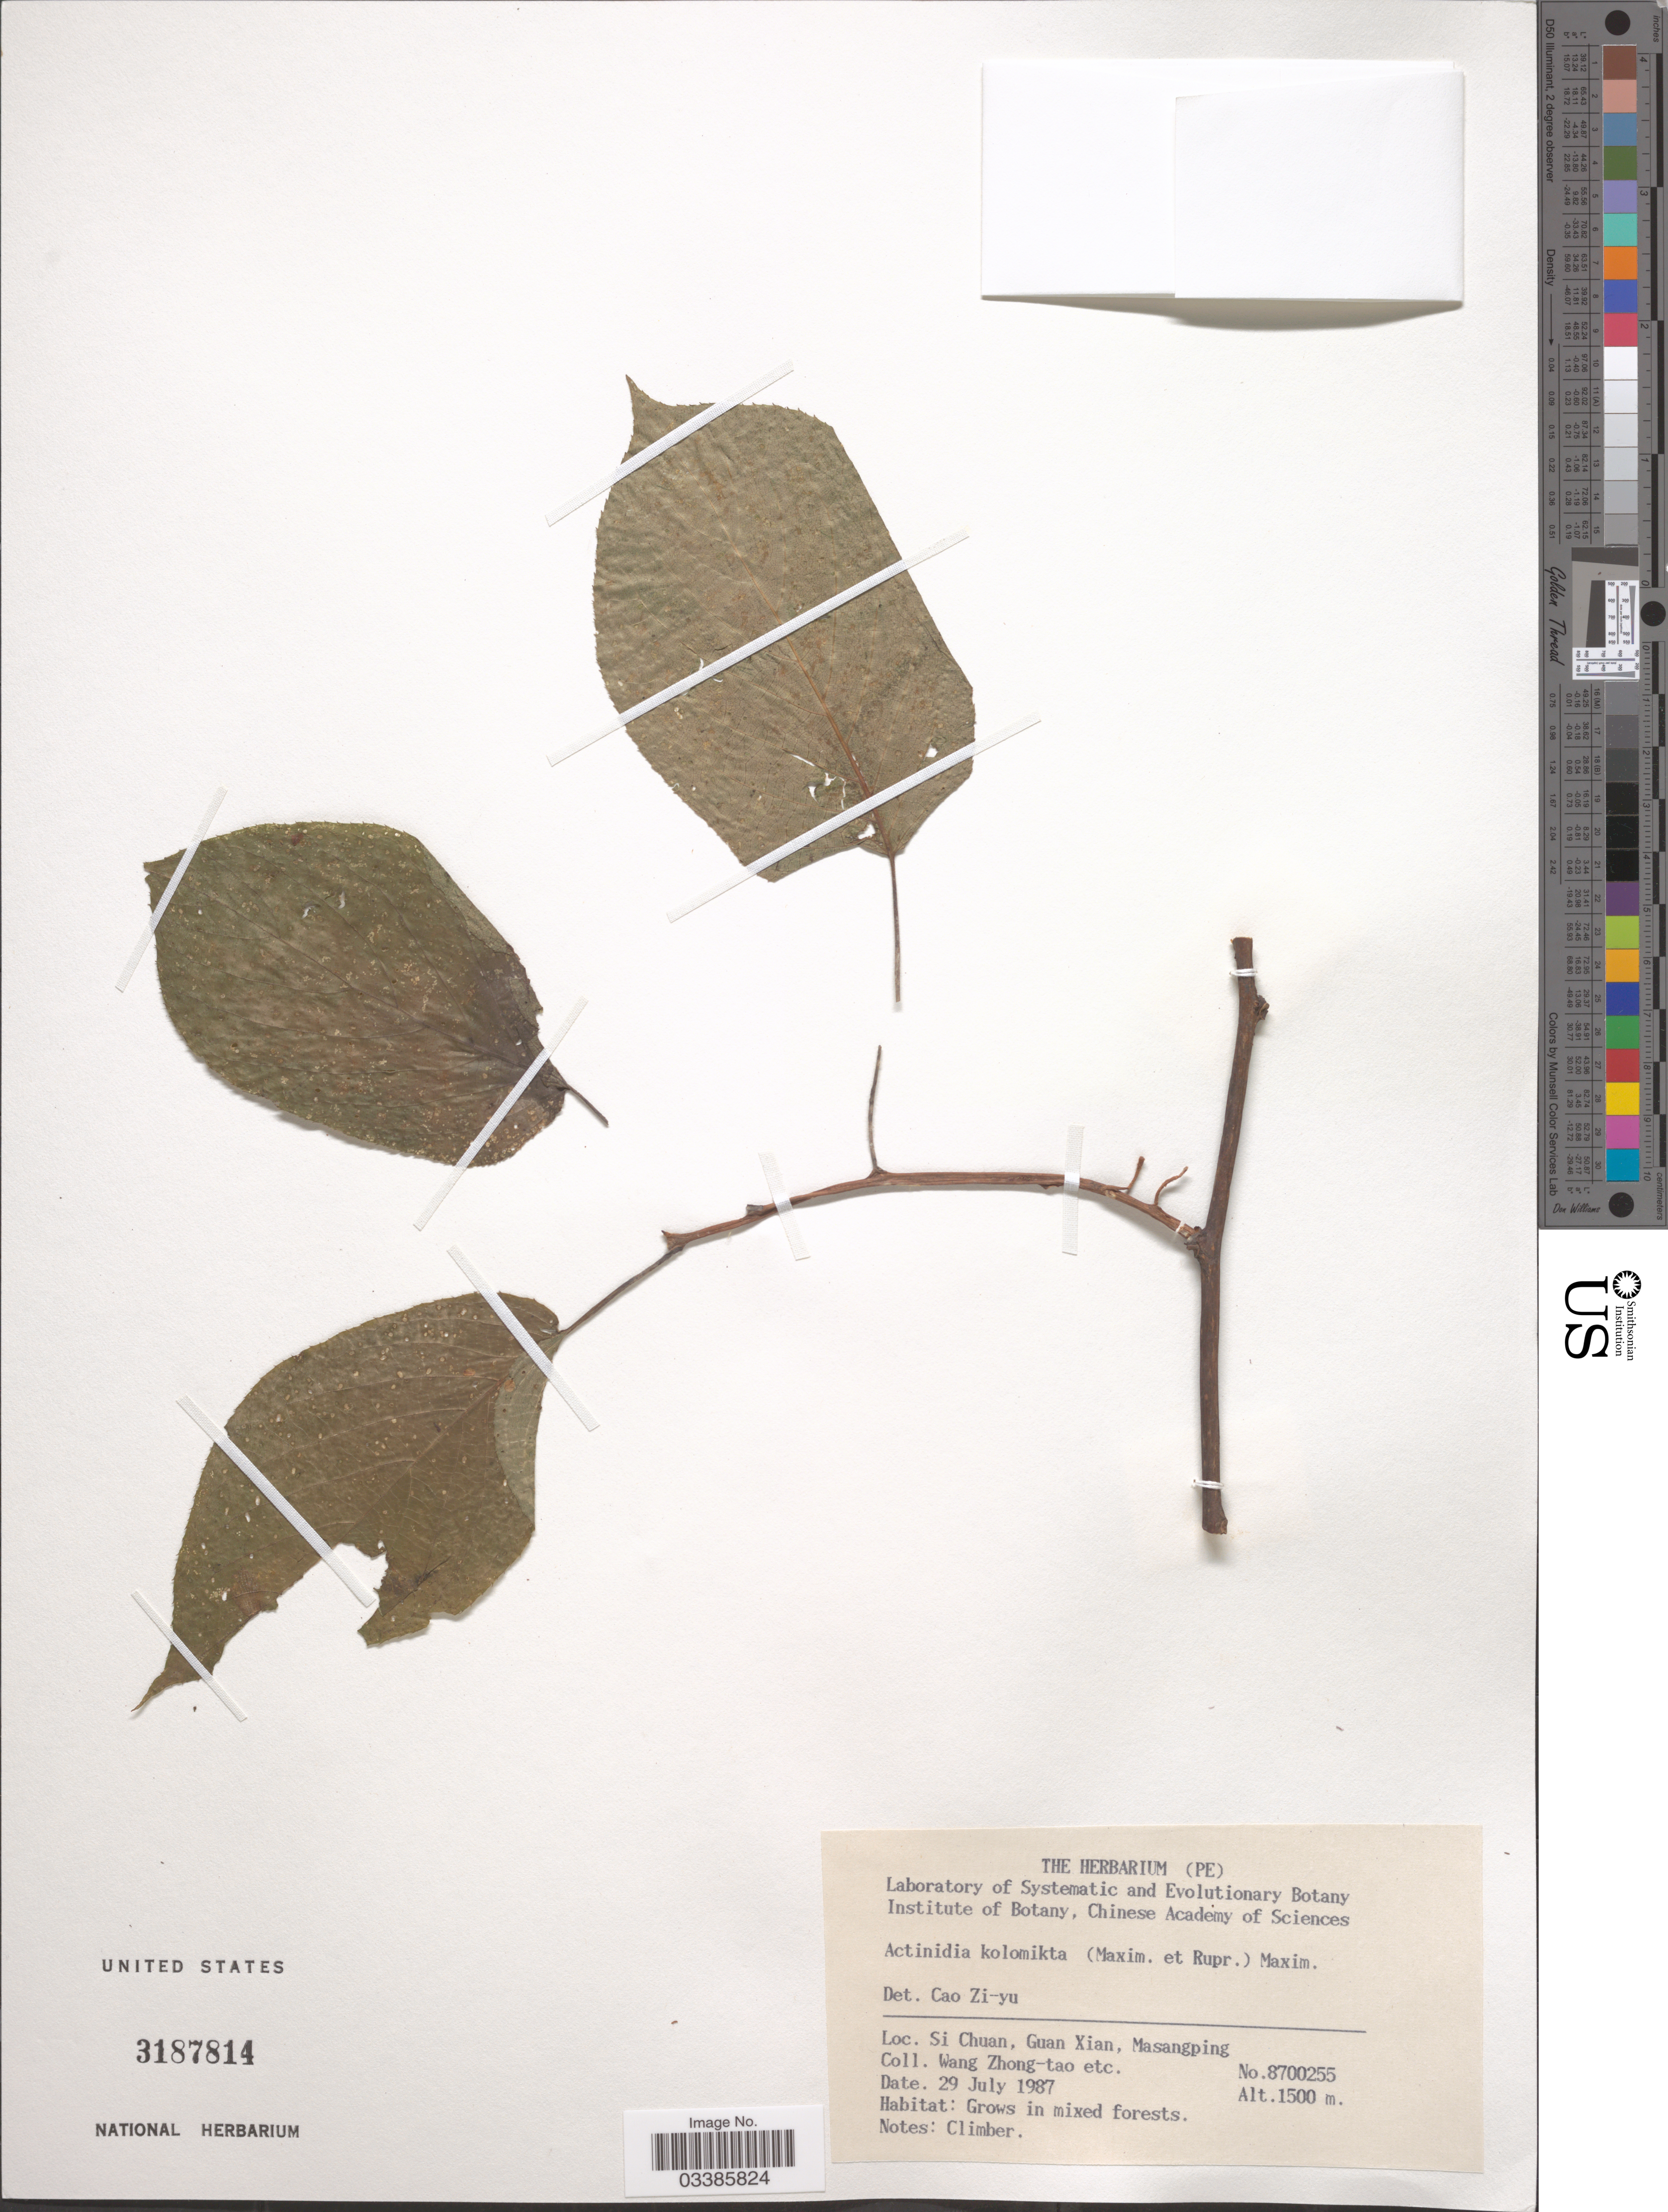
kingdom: Plantae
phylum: Tracheophyta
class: Magnoliopsida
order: Ericales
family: Actinidiaceae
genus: Actinidia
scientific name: Actinidia kolomikta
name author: (Rupr. & Maxim.) Maxim.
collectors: W. Zhong-Tao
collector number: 8700255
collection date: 1987-07-29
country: China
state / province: Sichuan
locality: Si Chuan, Guan Xian, Masangping.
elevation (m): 1500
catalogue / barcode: US 3187814